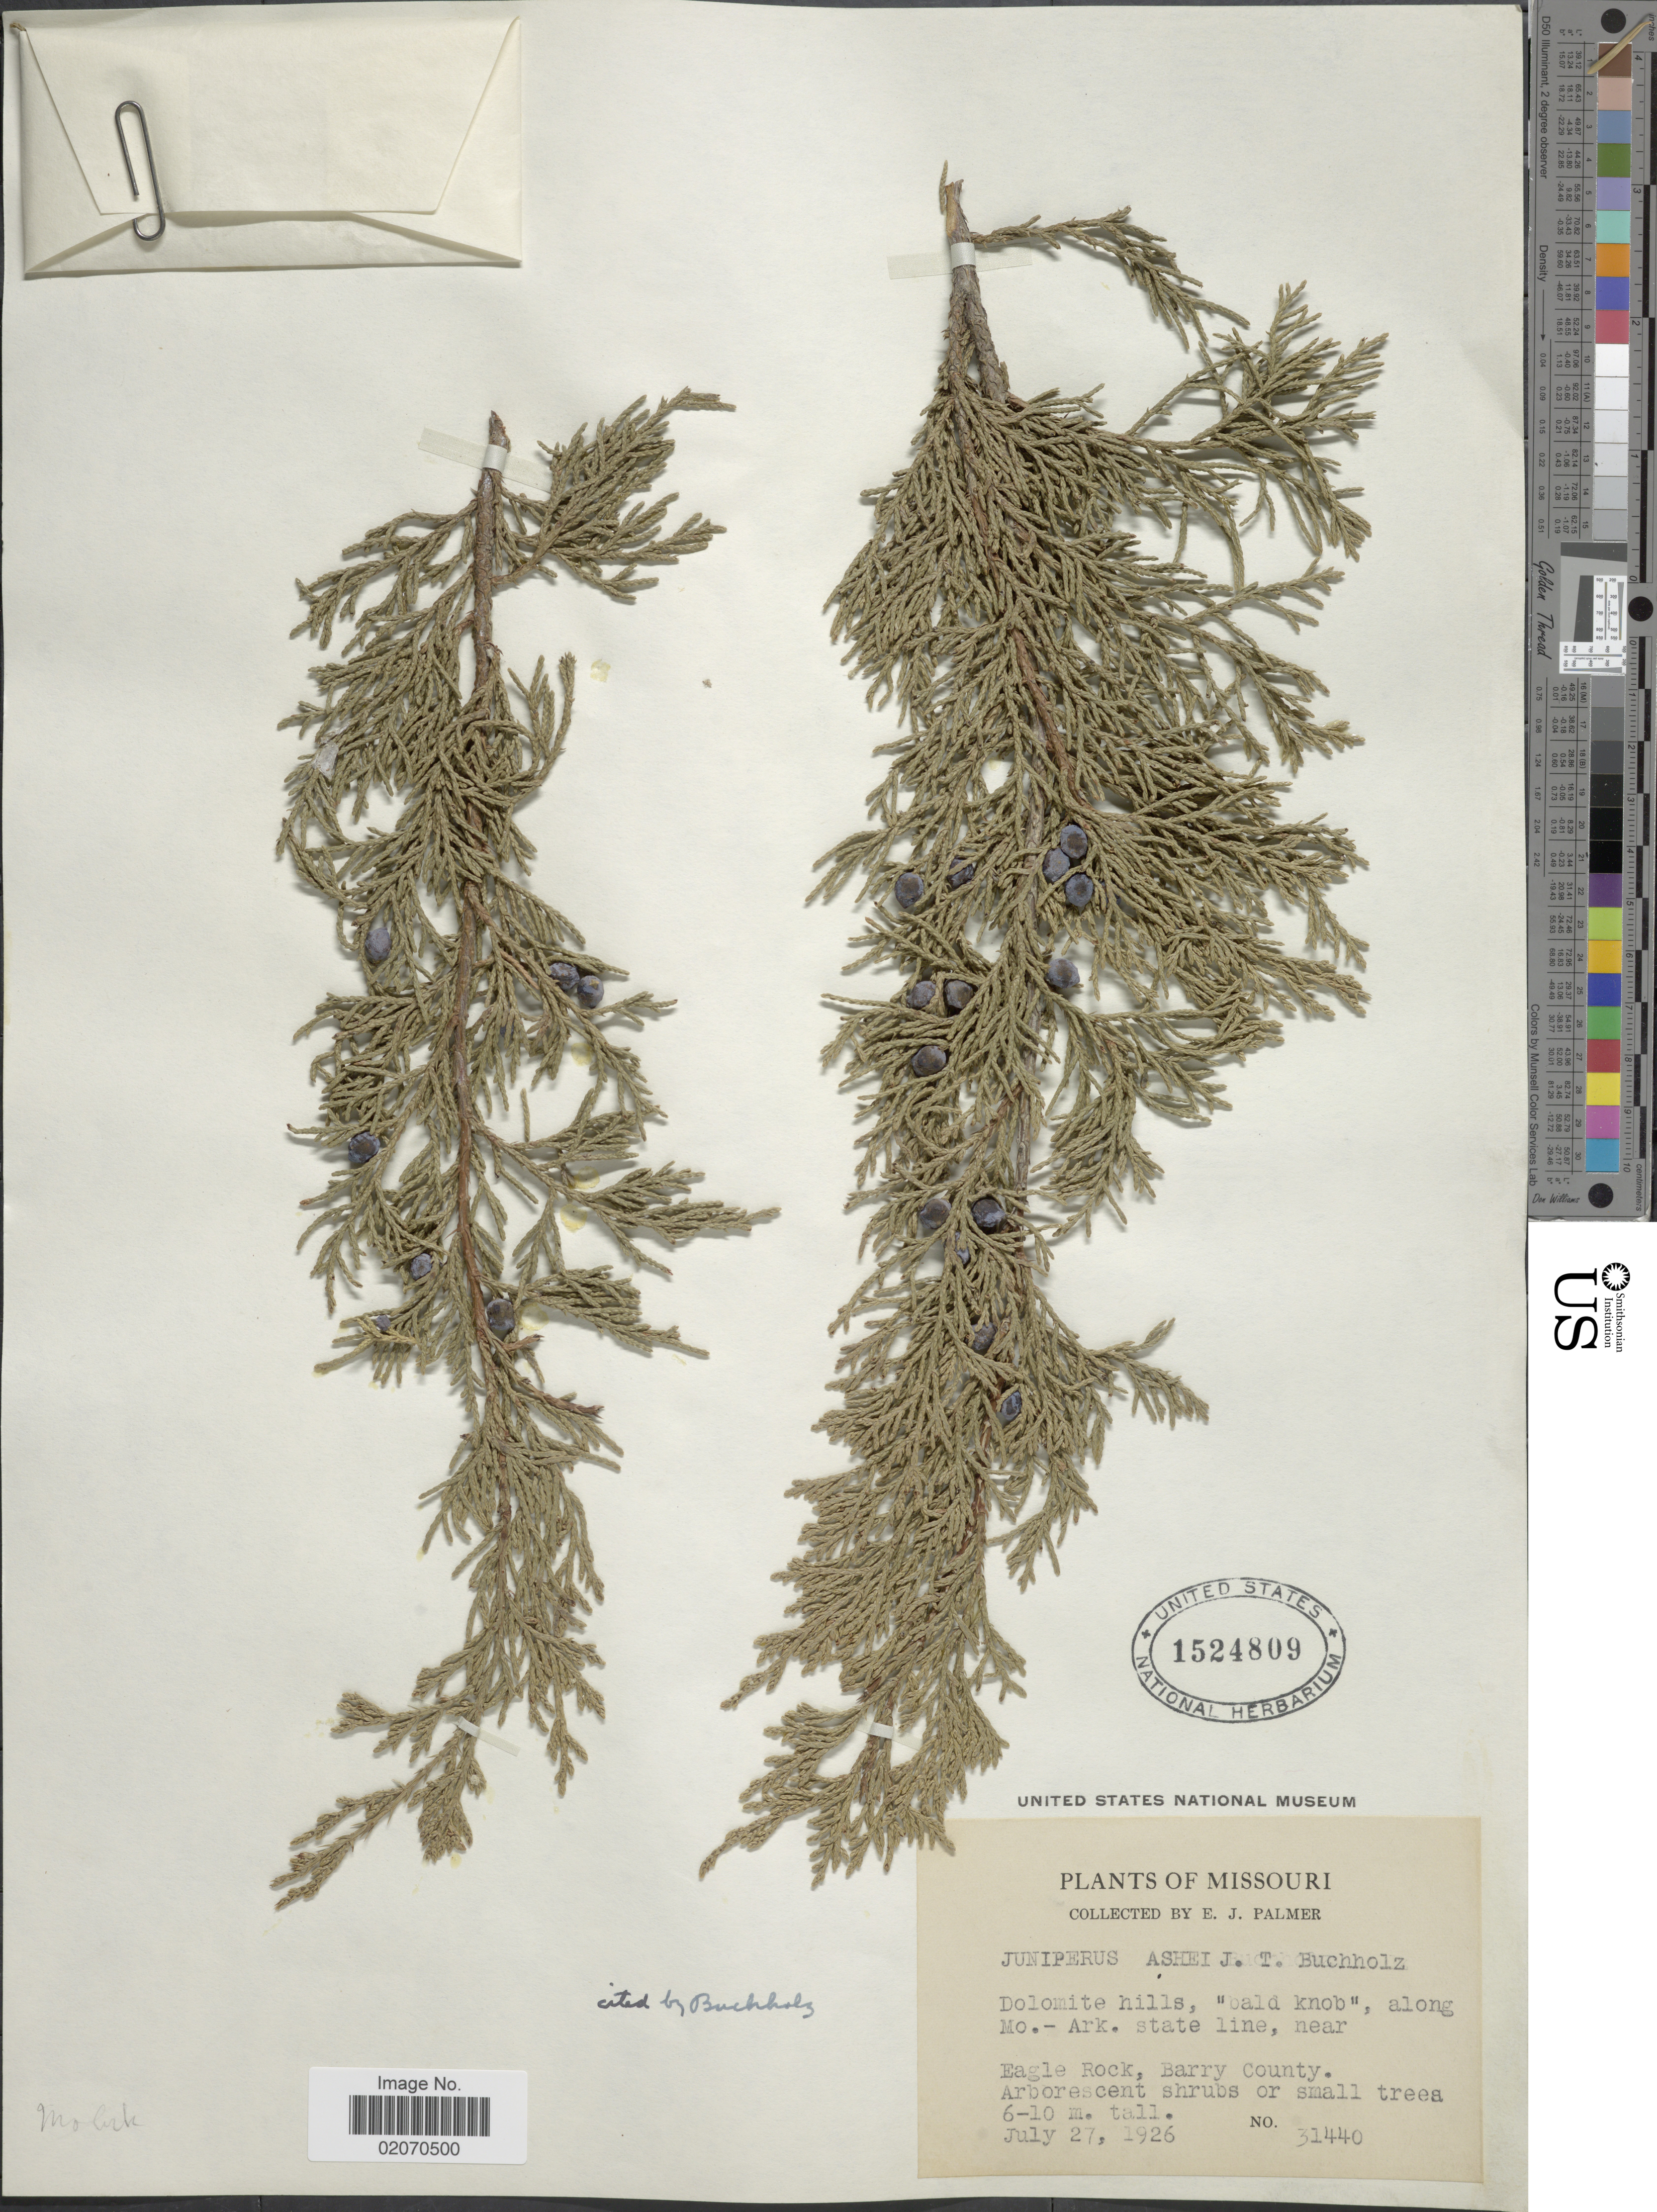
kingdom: Plantae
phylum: Tracheophyta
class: Pinopsida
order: Pinales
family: Cupressaceae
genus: Juniperus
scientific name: Juniperus ashei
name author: J. Buchholz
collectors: E. J. Palmer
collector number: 31440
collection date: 1926-07-27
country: United States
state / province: Missouri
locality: Dolomite hills, "bald knowb", along Mo.-Ark. state line, near Eagle Rock, Barry County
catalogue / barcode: US 1524809